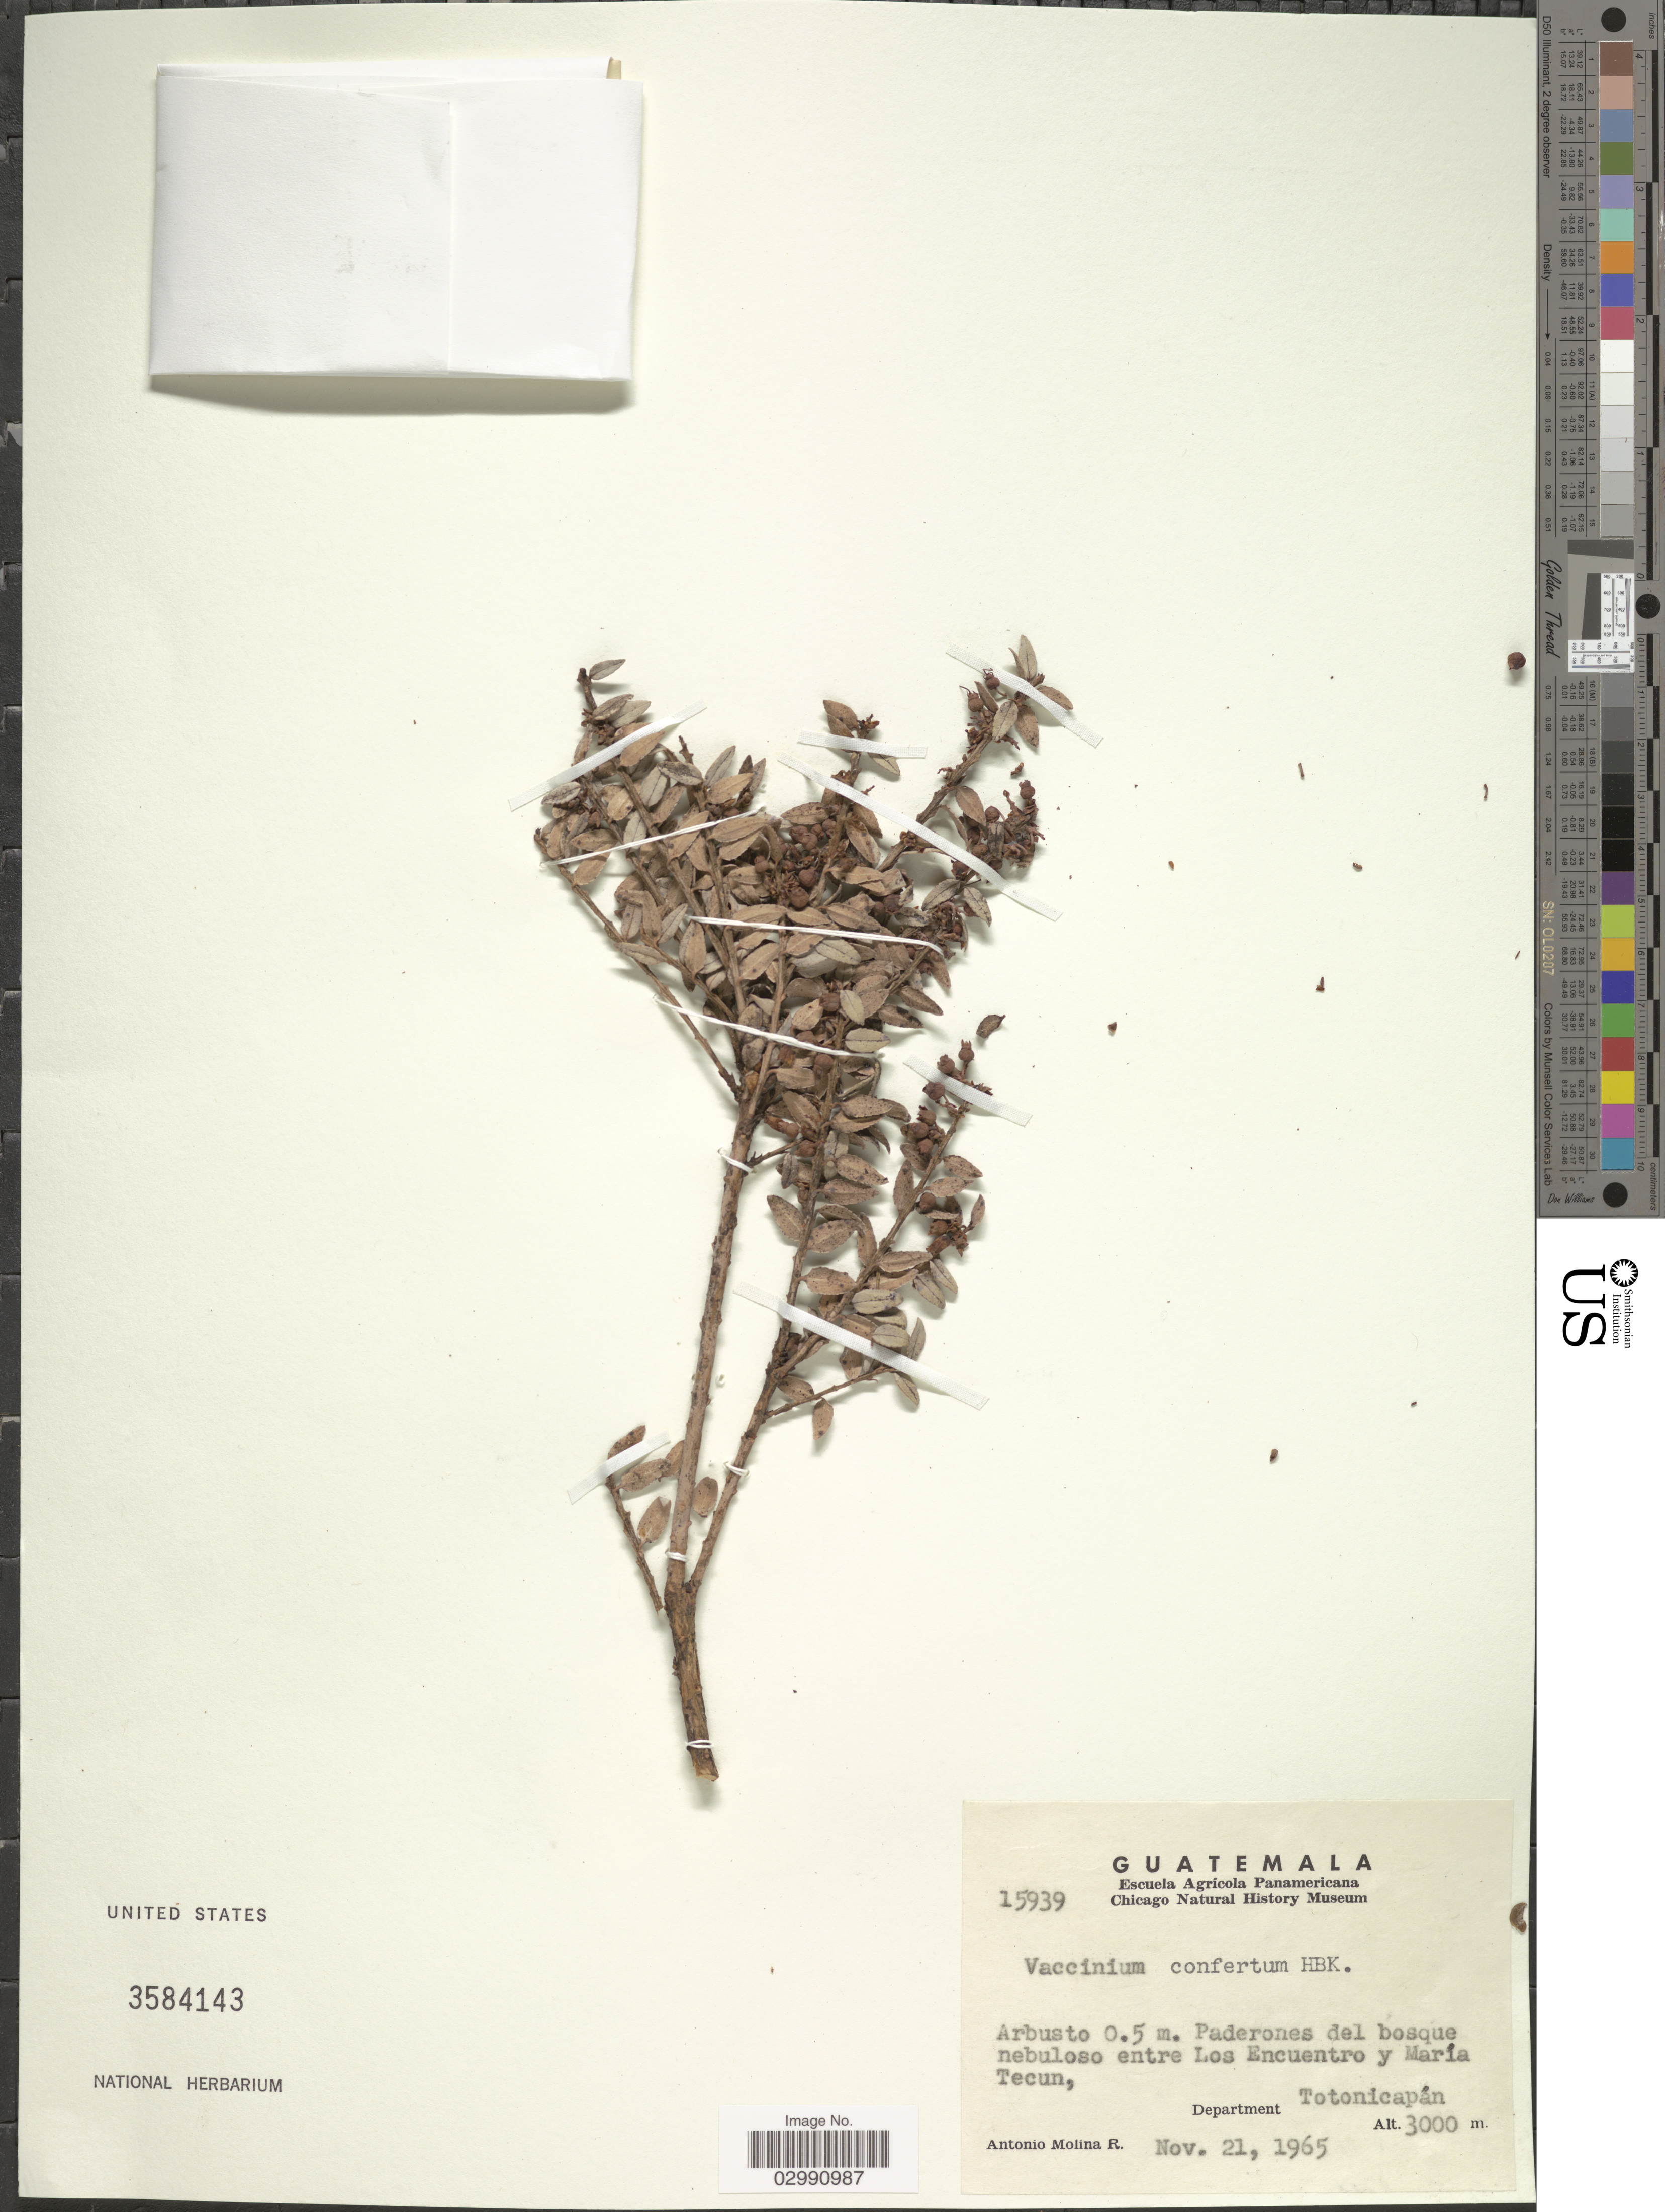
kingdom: Plantae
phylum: Tracheophyta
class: Magnoliopsida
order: Ericales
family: Ericaceae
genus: Vaccinium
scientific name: Vaccinium confertum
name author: Kunth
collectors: A. Molina R.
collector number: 15939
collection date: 1965-11-21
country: Guatemala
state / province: Totonicapan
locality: Paderones del bosque nebuloso entre Los Encuentro y María Tecun, Department Totonicapán.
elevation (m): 3000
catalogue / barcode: US 3584143